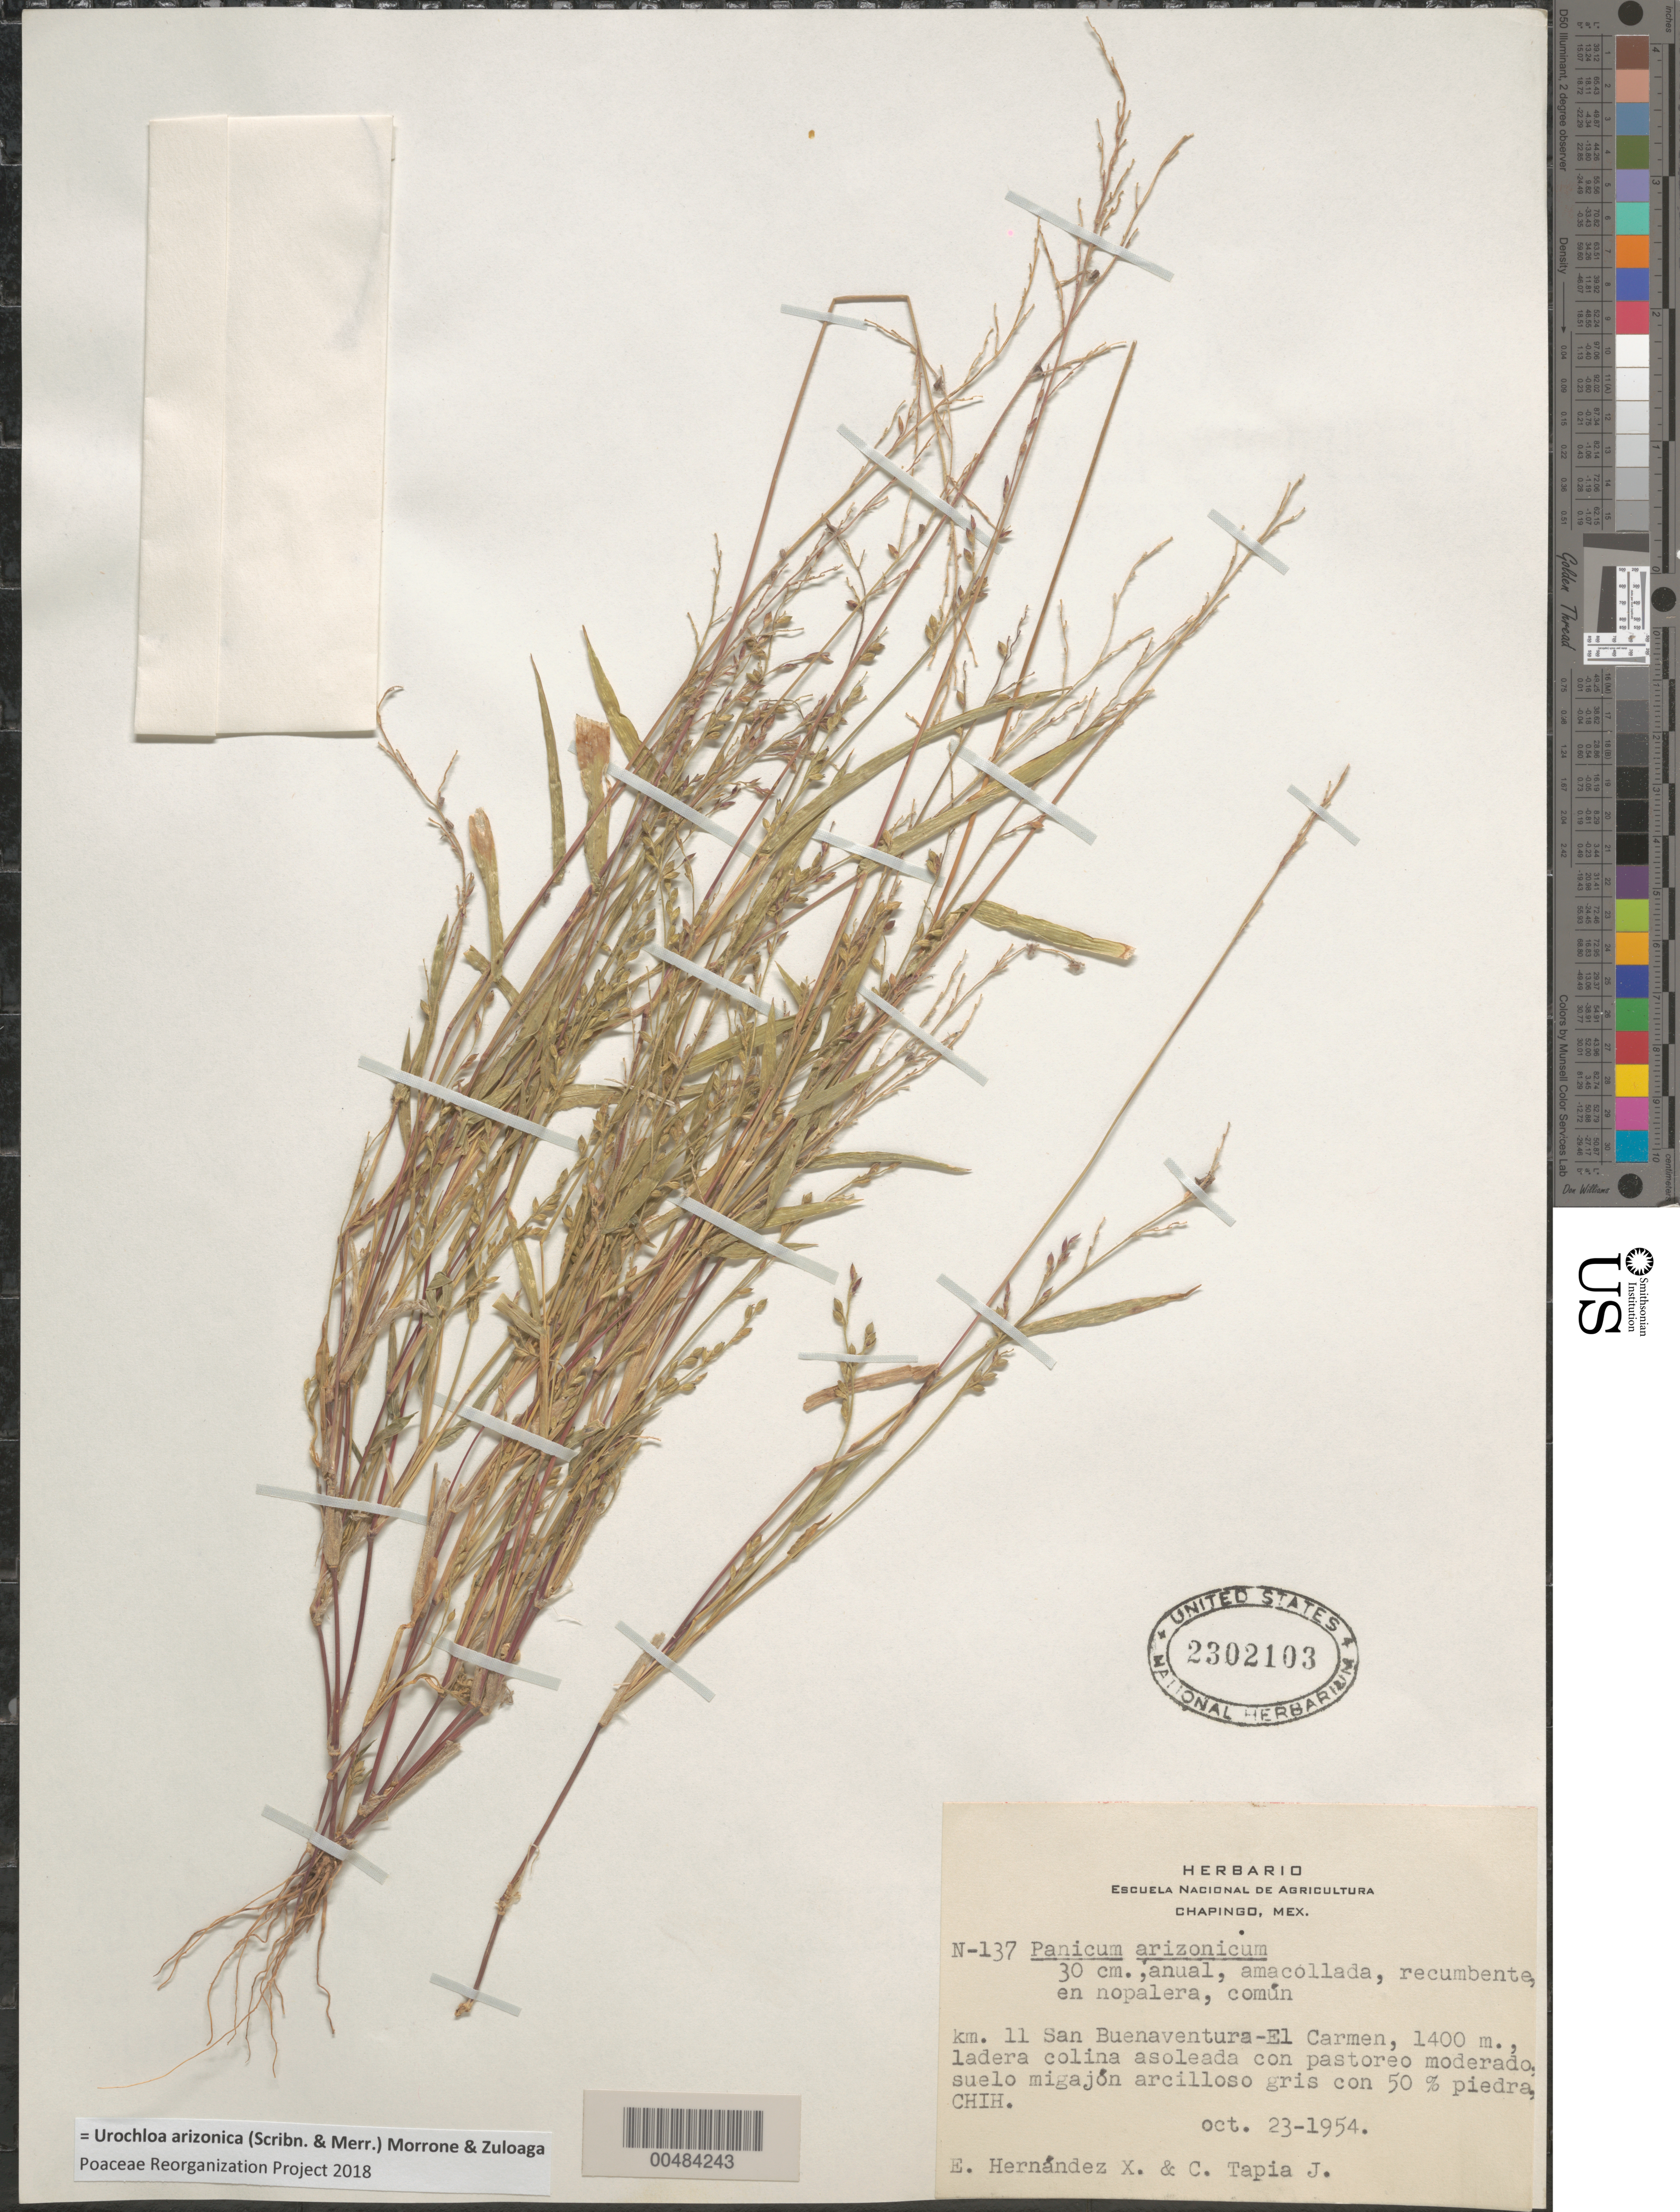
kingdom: Plantae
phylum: Tracheophyta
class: Liliopsida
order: Poales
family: Poaceae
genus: Brachiaria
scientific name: Brachiaria arizonicum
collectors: E. I. Hernández-X. & C. Tapia-J.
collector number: N-137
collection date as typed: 23 Oct 1954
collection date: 1954-10-23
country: Mexico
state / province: Chihuahua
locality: Km 11 San Buenaventura-El Carmen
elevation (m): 1400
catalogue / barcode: US 2302103